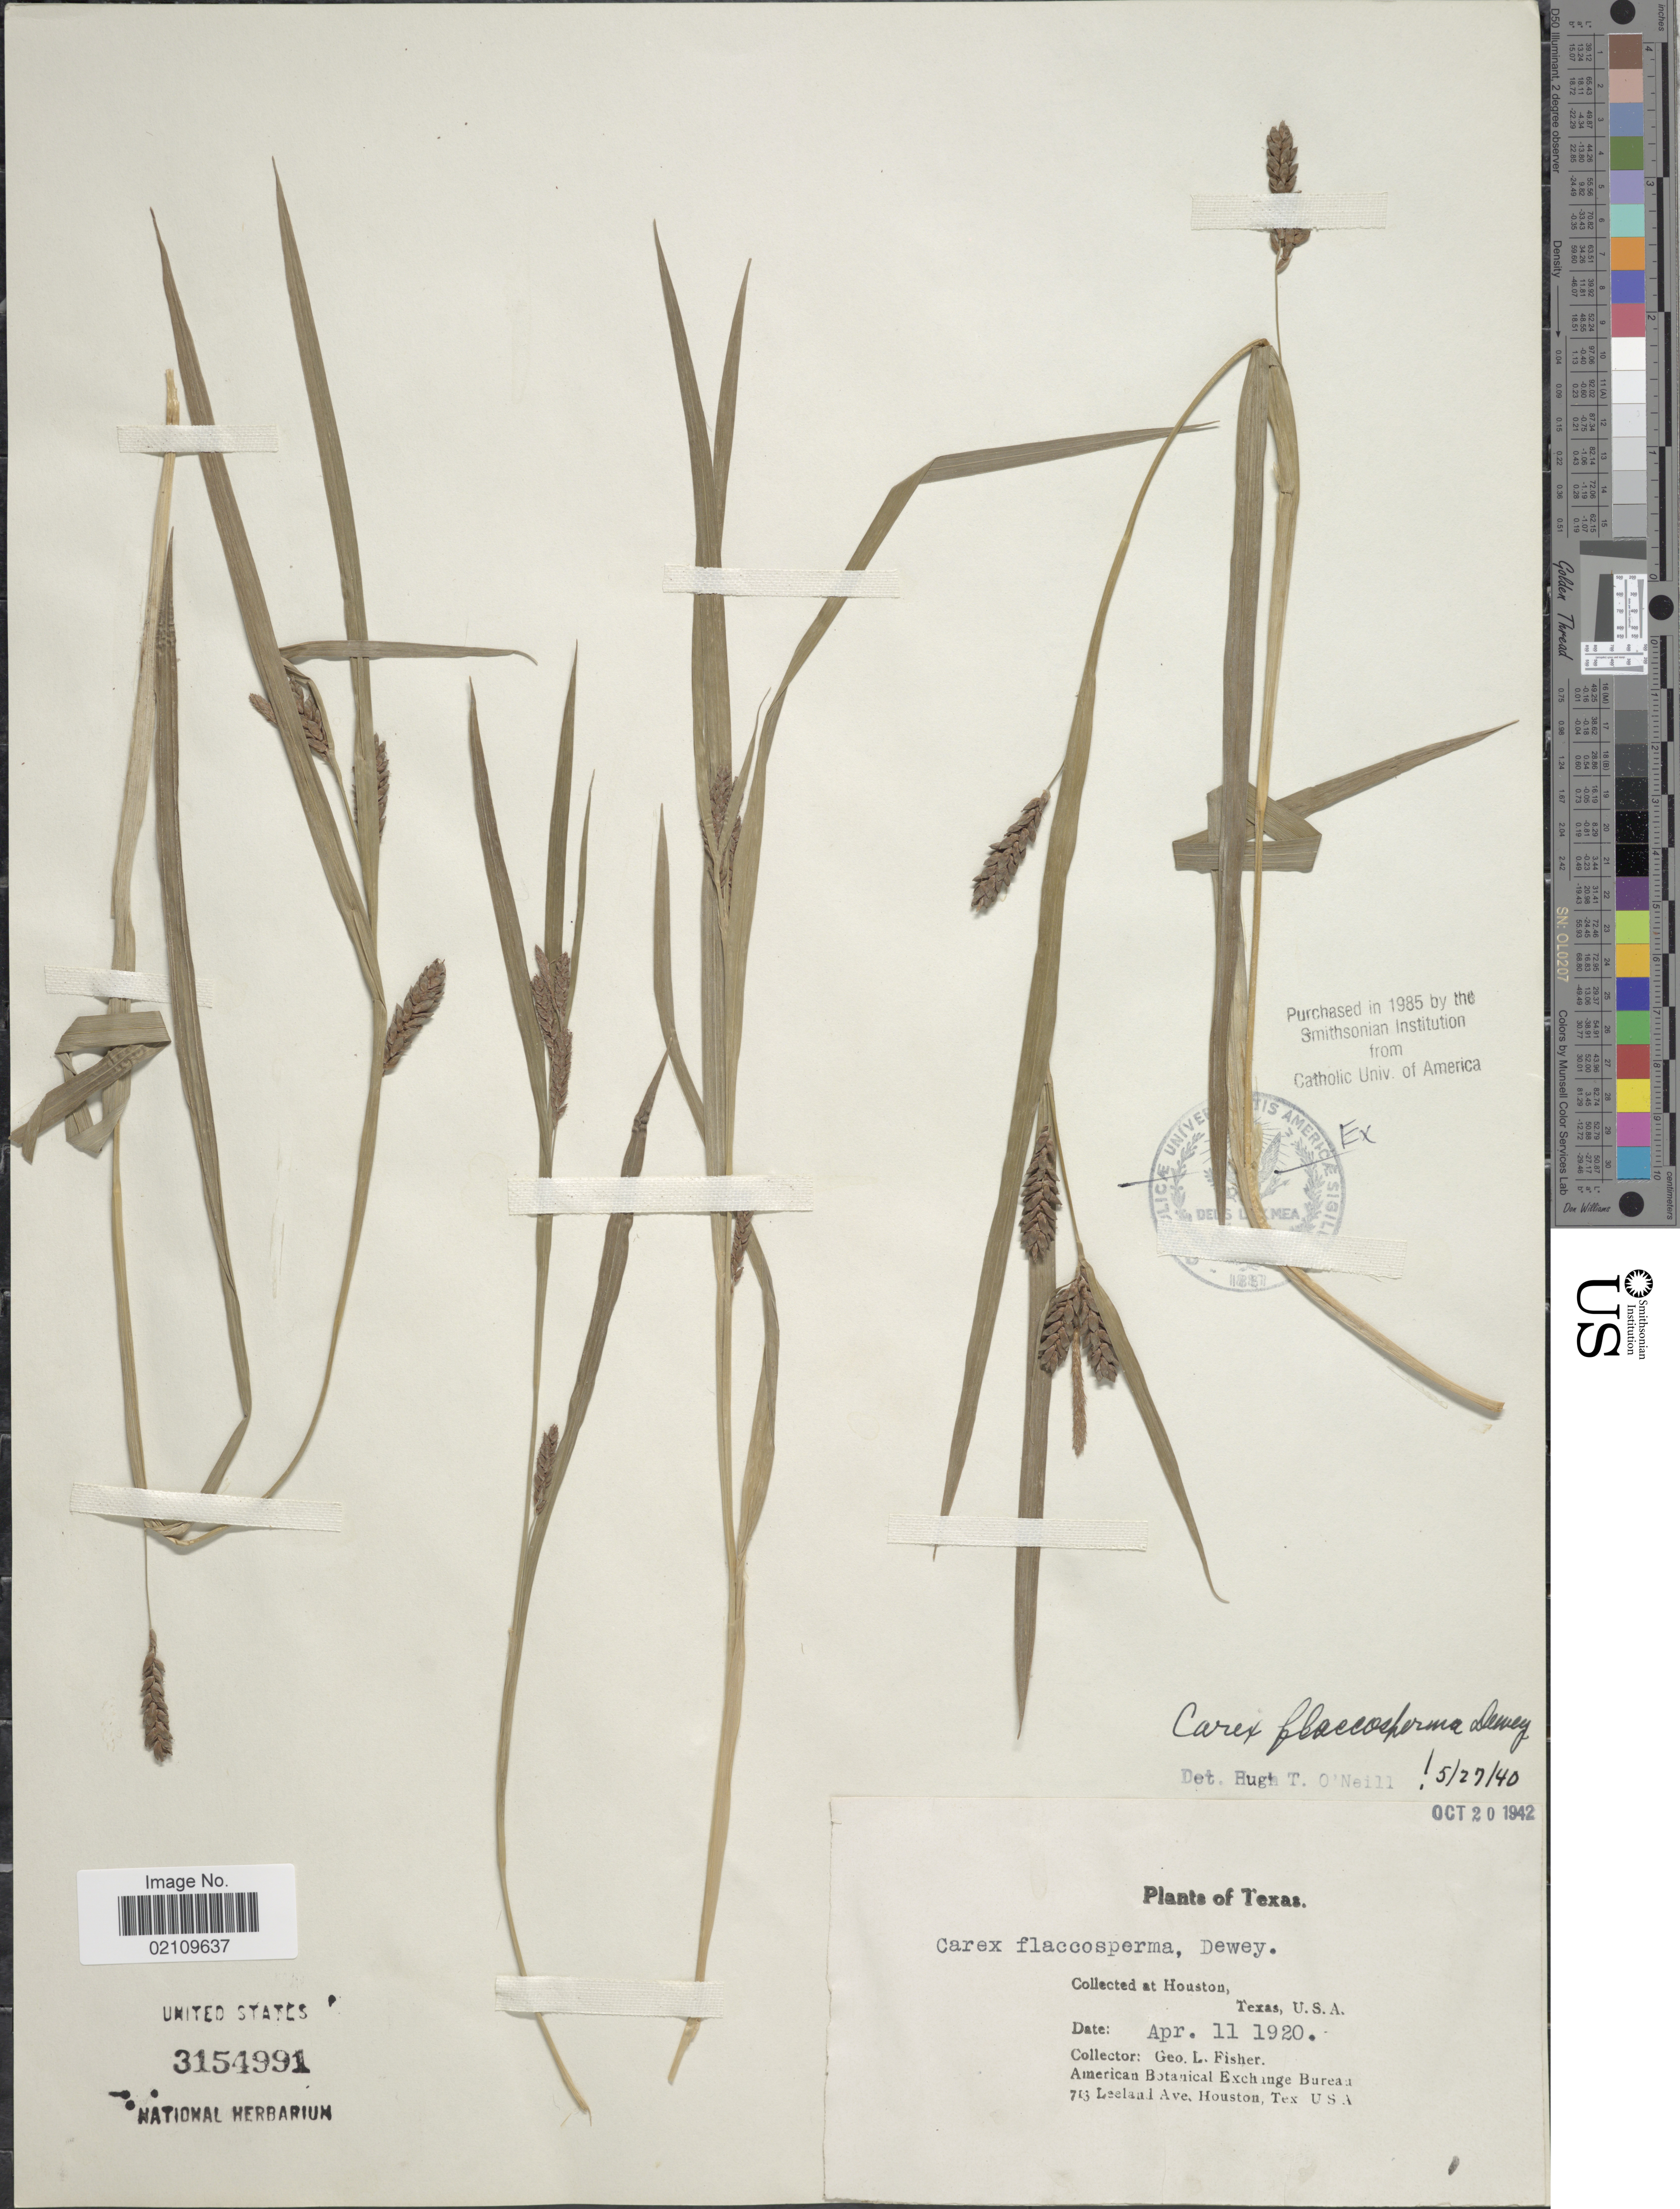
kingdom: Plantae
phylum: Tracheophyta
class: Liliopsida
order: Poales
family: Cyperaceae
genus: Carex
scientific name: Carex flaccosperma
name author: Dewey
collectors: G. L. Fisher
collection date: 1920-04-11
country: United States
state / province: Texas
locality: Houston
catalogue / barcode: US 3154991